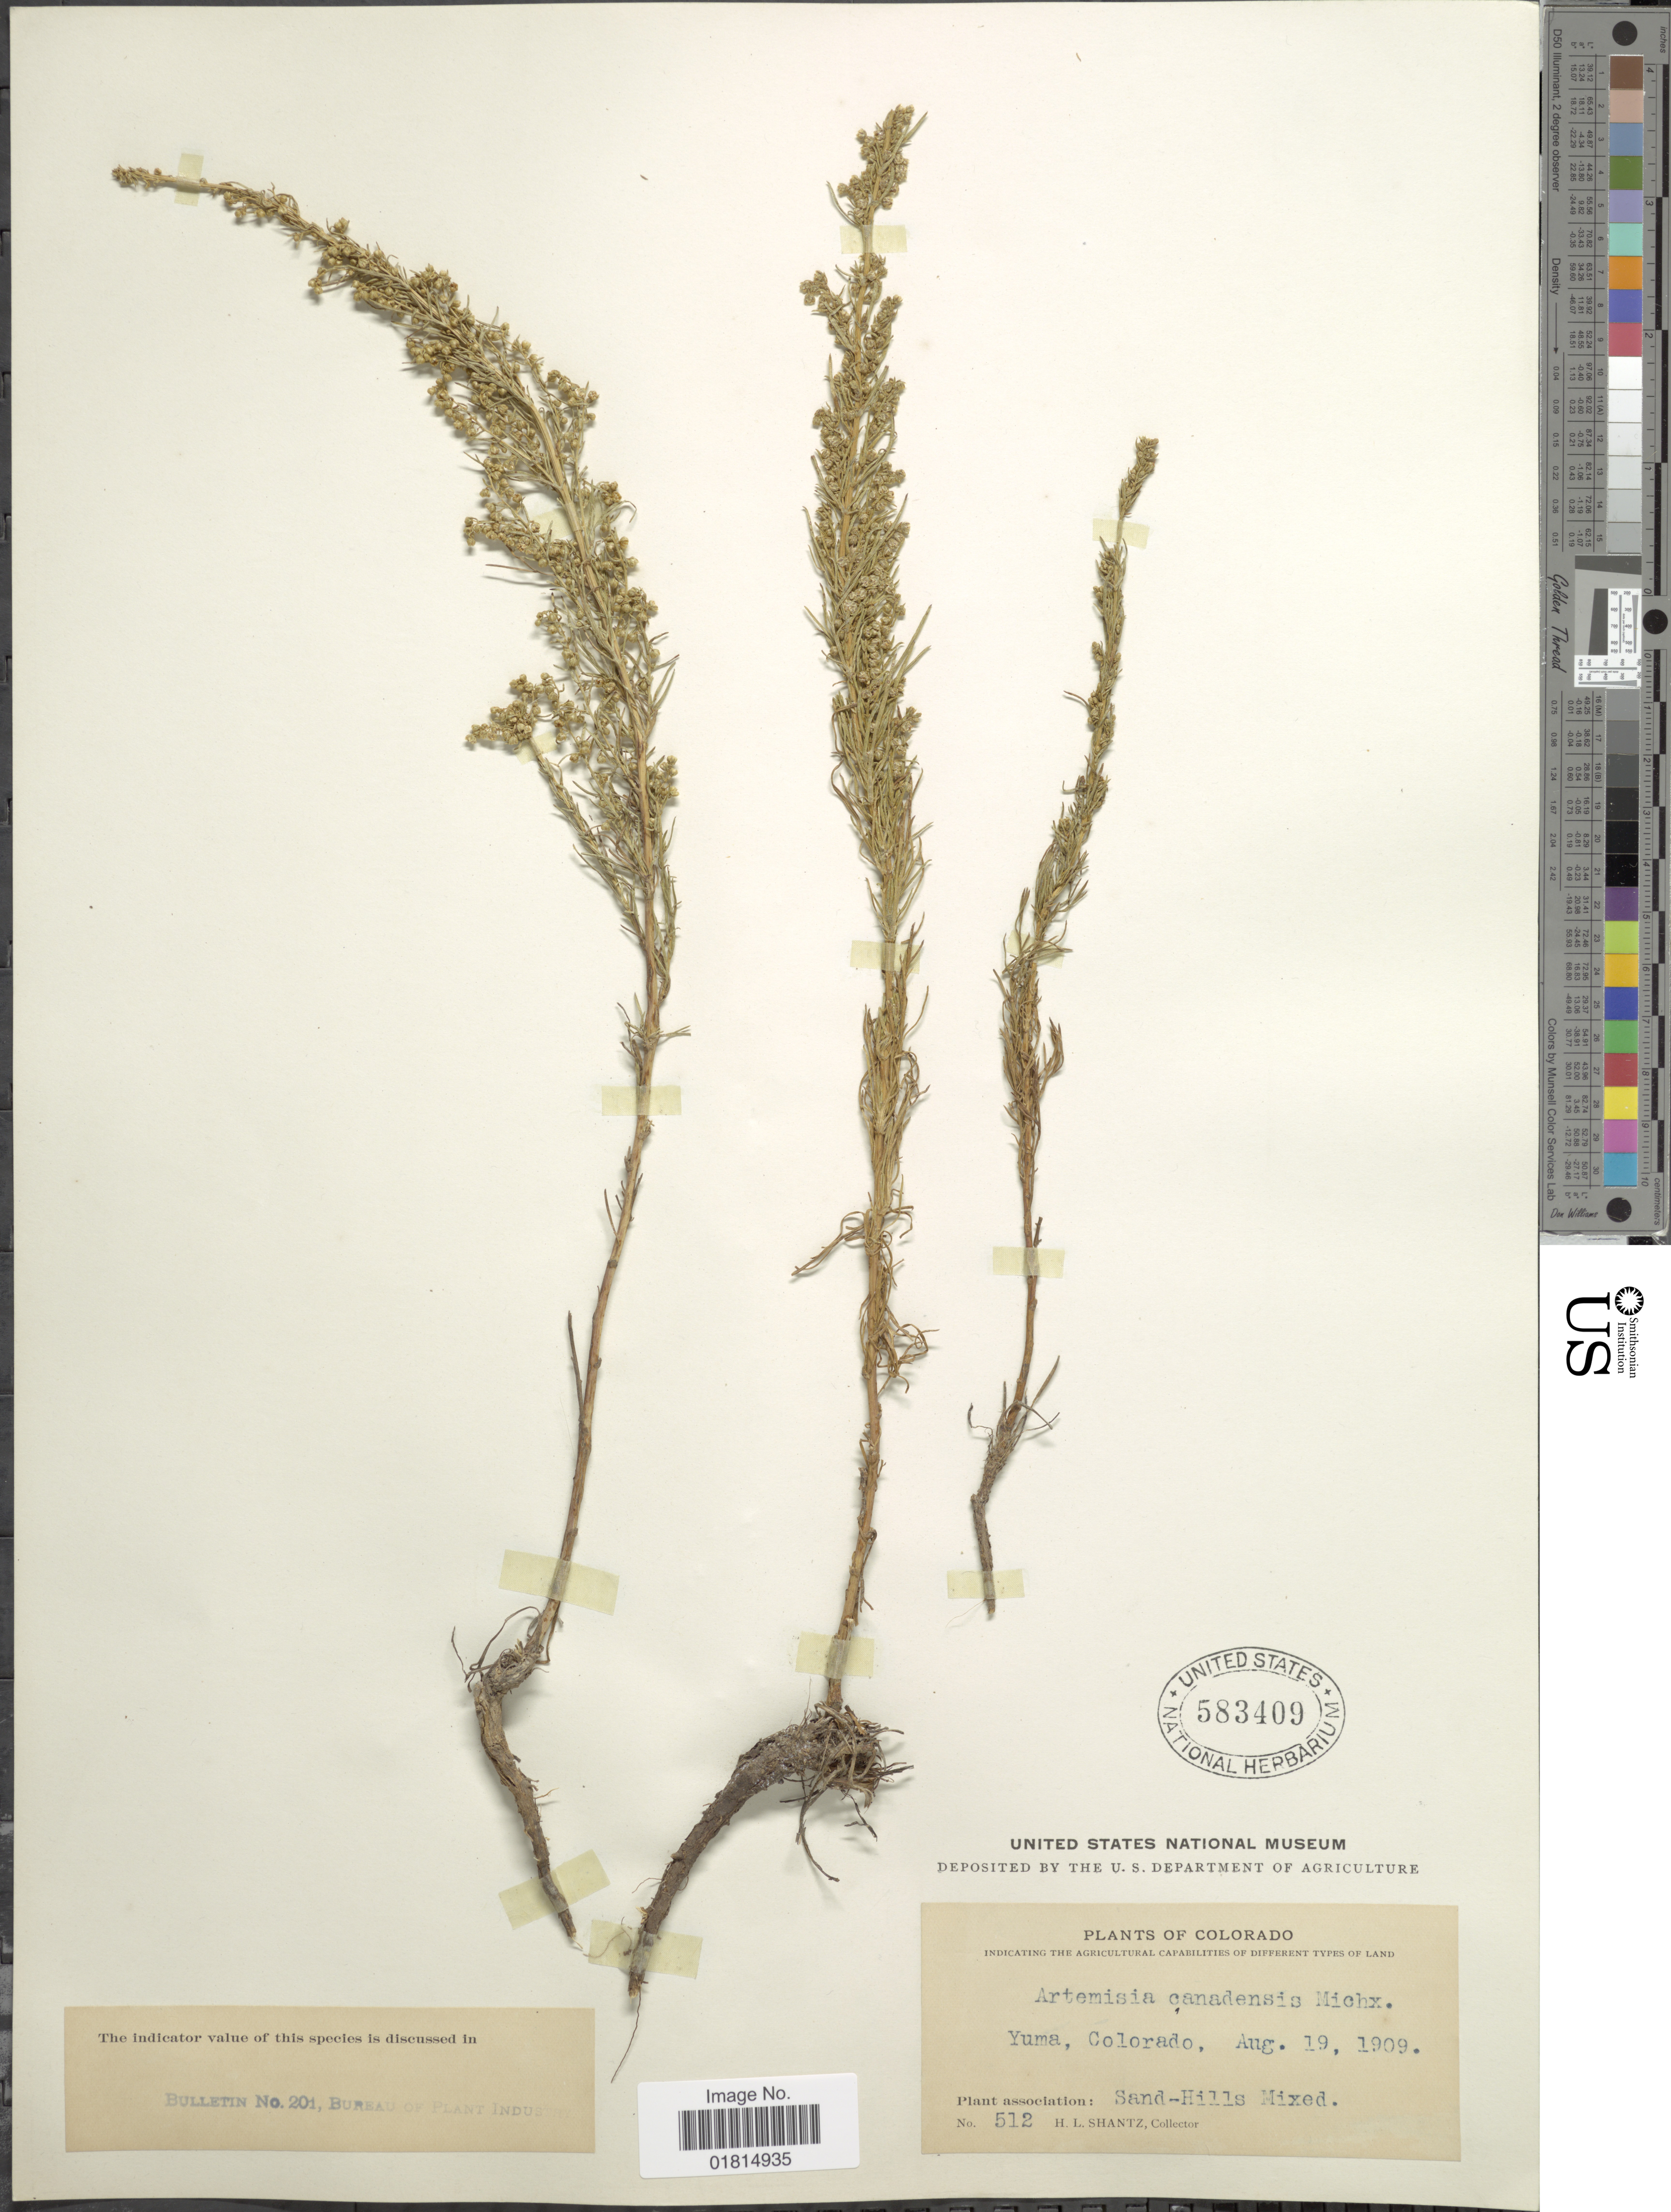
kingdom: Plantae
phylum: Tracheophyta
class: Magnoliopsida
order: Asterales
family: Asteraceae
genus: Artemisia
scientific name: Artemisia canadensis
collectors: H. Shantz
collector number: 512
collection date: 1909-08-19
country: United States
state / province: Colorado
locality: Yuma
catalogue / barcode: US 583409